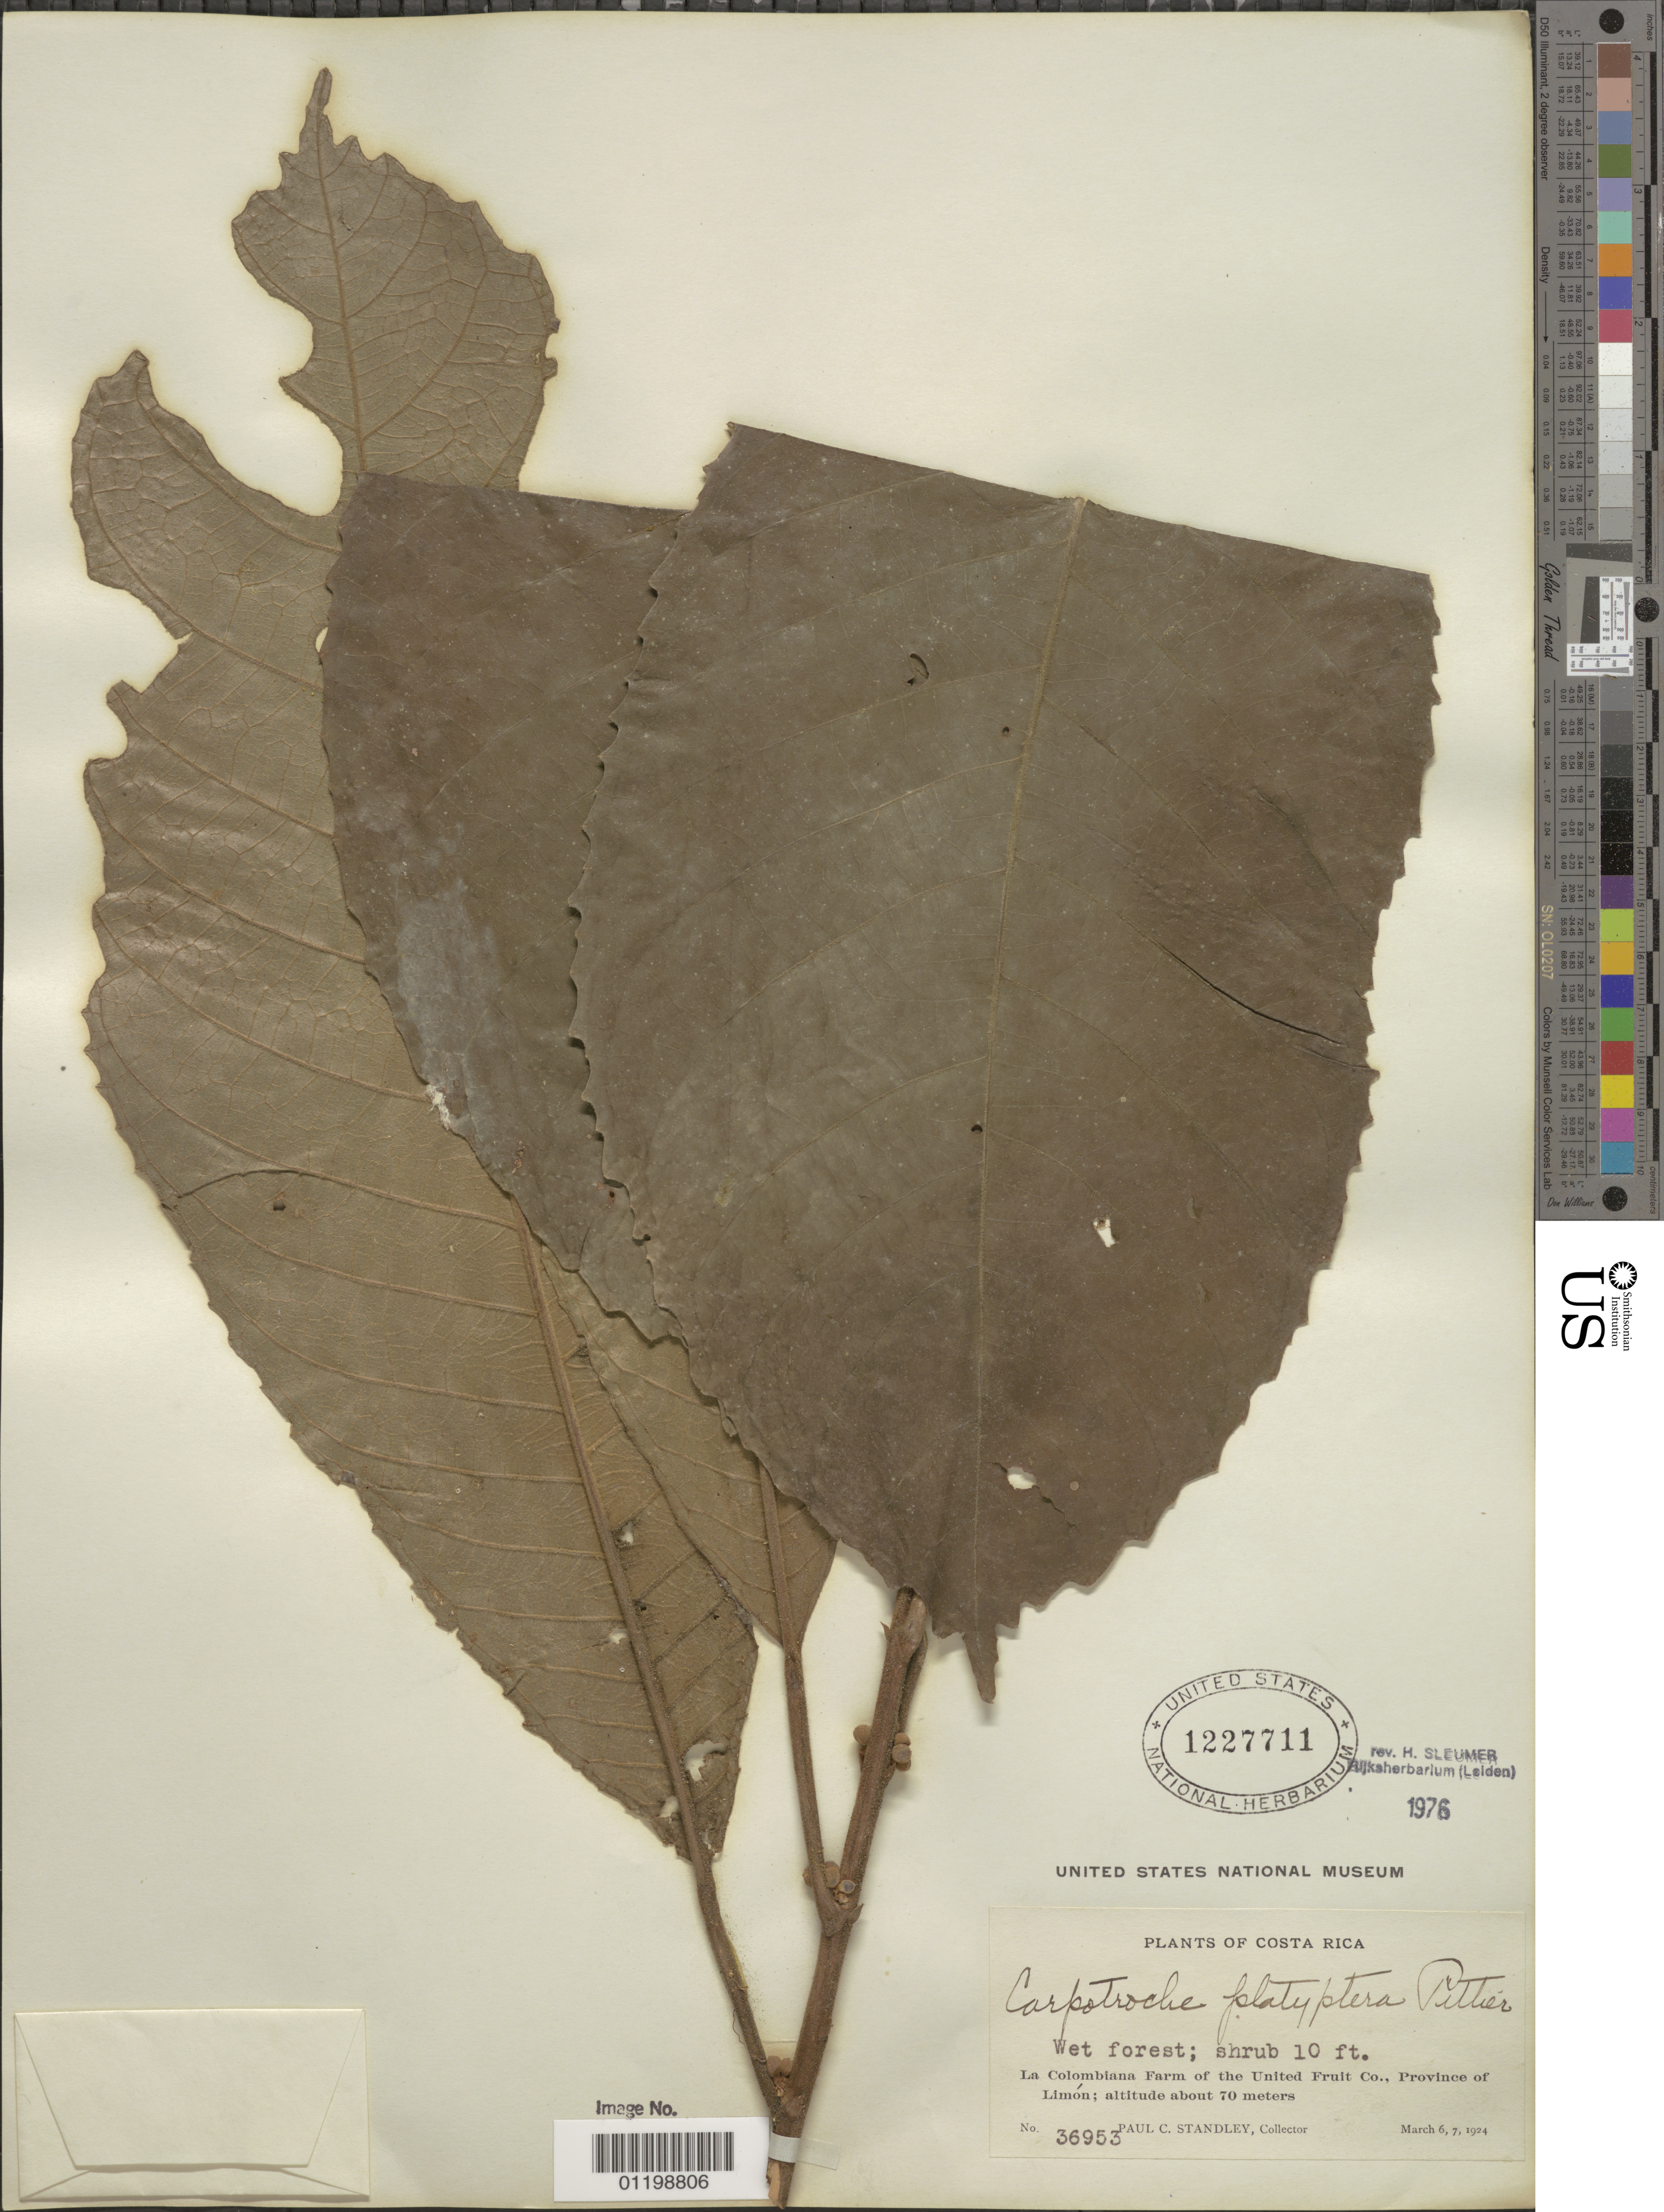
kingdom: Plantae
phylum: Tracheophyta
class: Magnoliopsida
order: Malpighiales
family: Achariaceae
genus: Carpotroche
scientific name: Carpotroche platyptera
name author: Pittier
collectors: P. C. Standley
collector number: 36953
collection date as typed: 06 Mar 1924 to 07 Mar 1924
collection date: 1924-03-06/1924-03-07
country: Costa Rica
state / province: Limón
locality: La Colombiana Farm of the United Fruit Co.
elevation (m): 70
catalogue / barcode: US 1227711